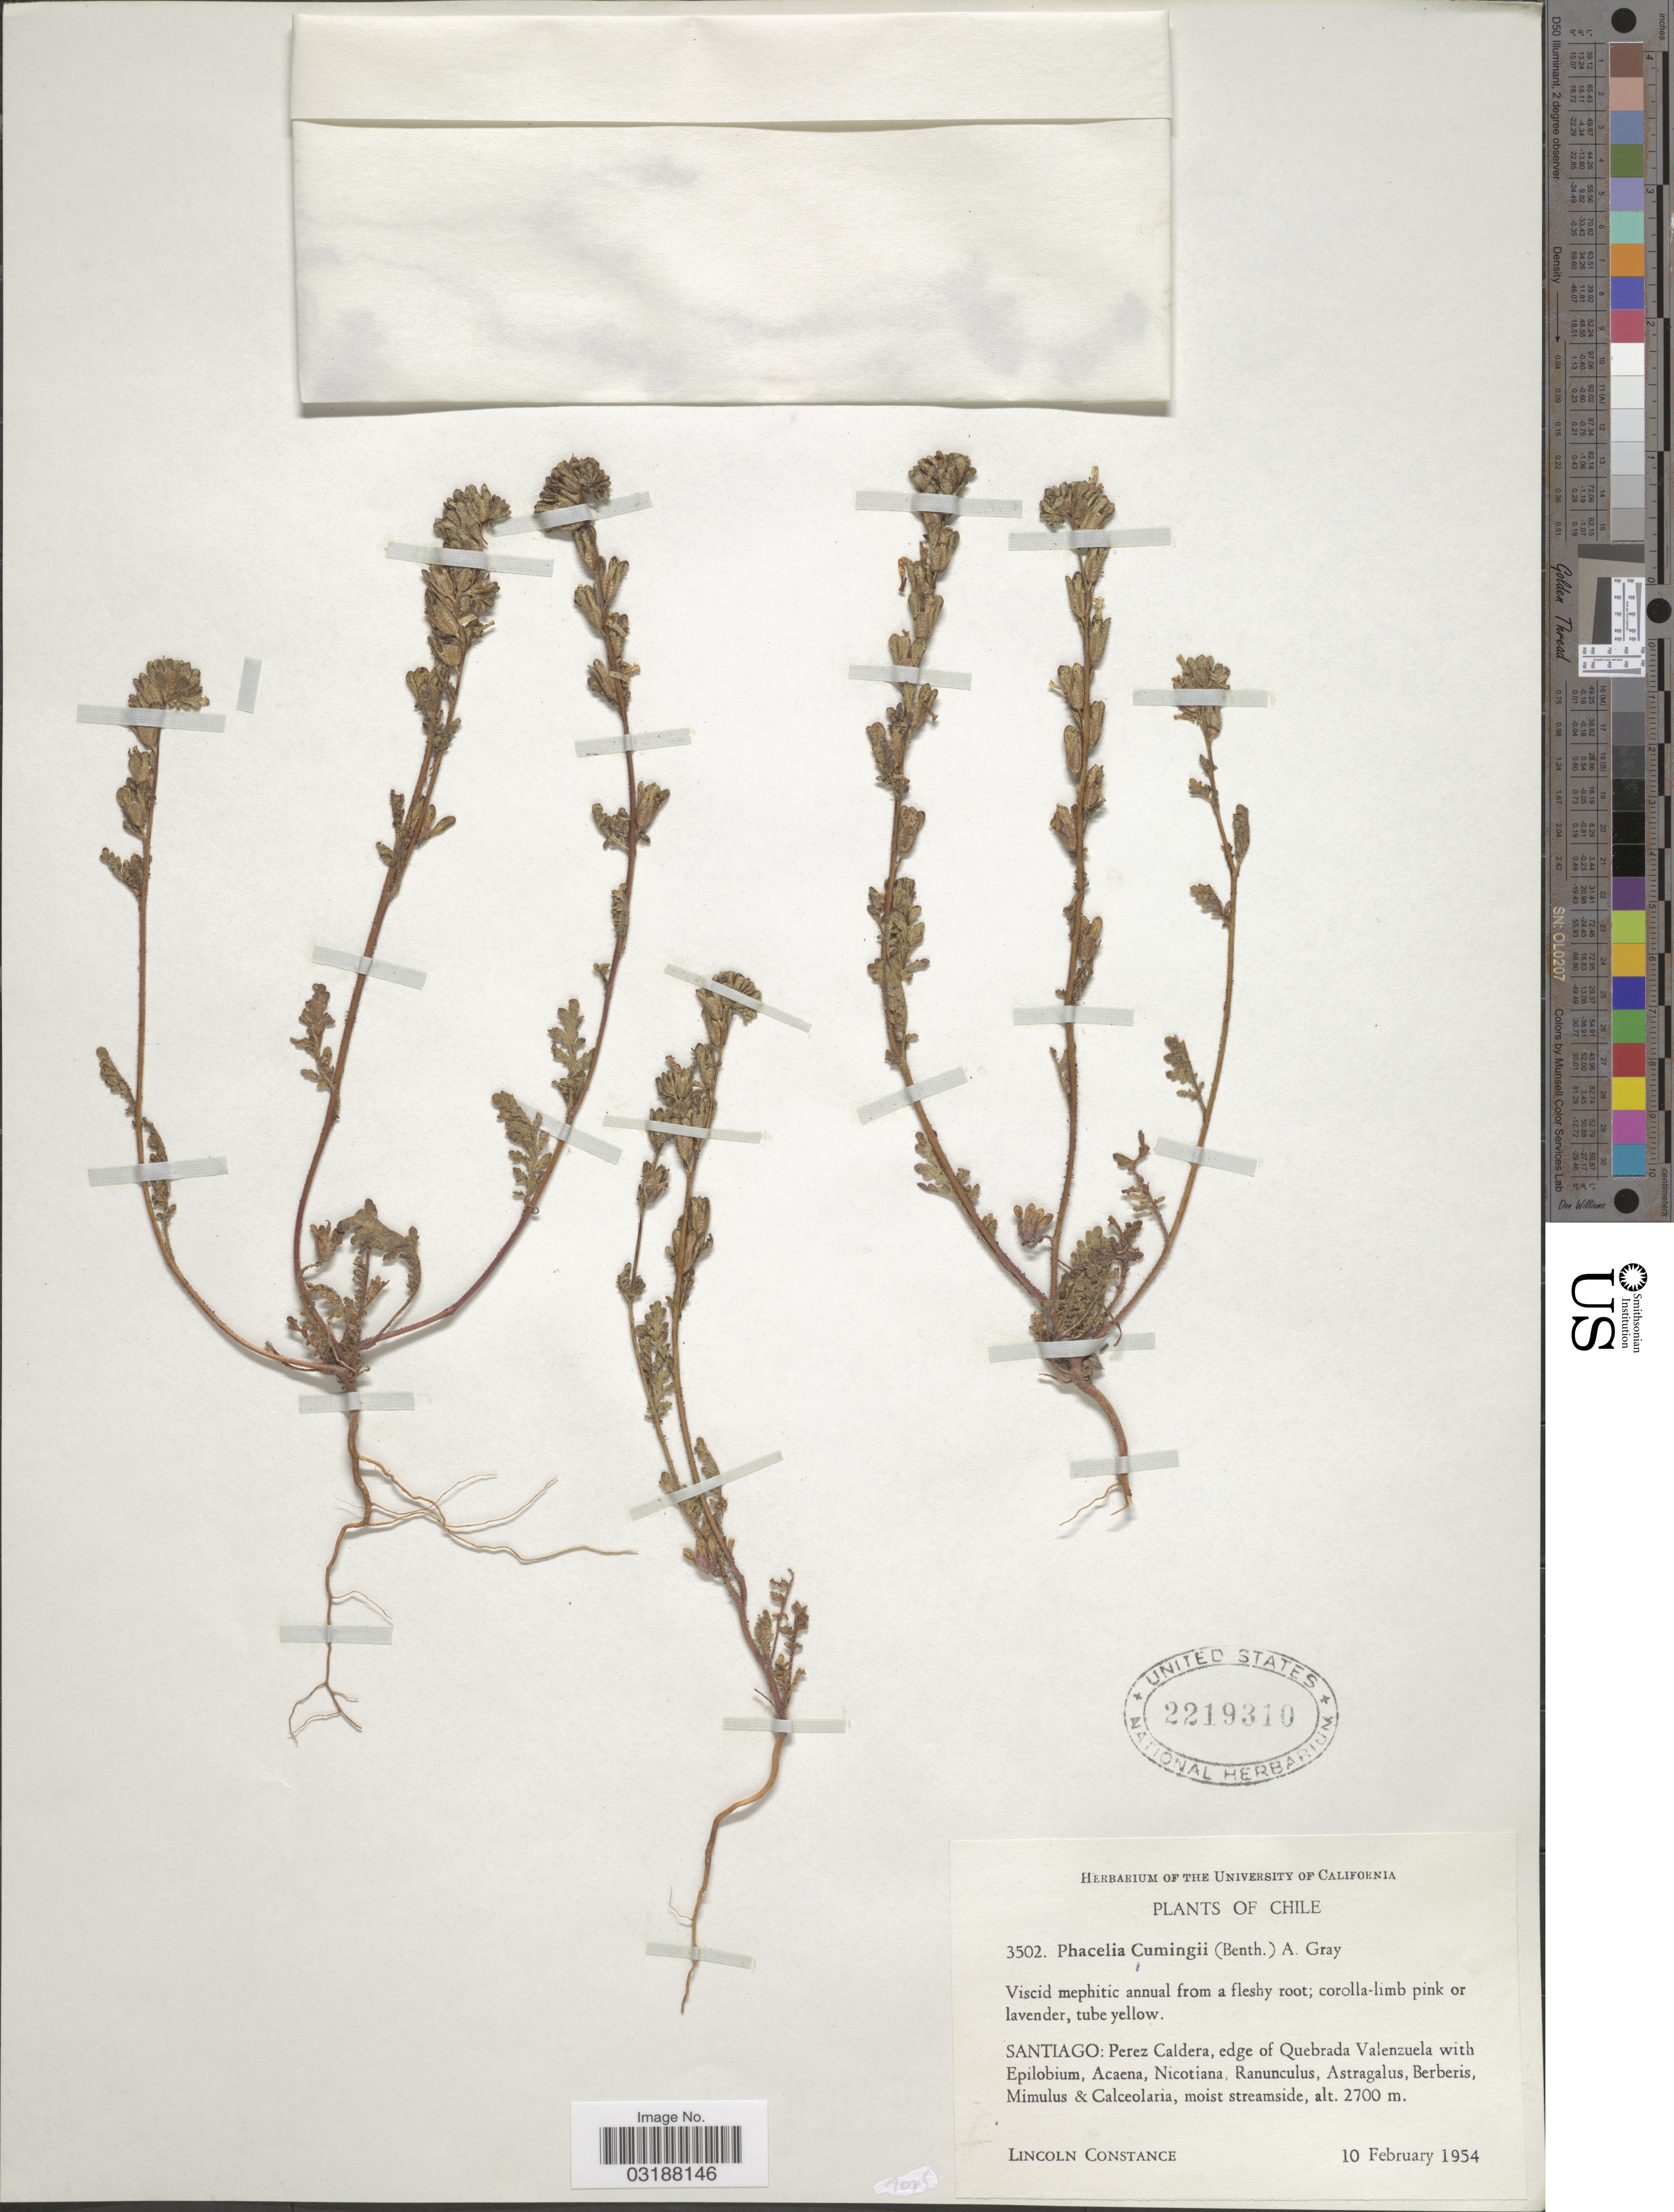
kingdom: Plantae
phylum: Tracheophyta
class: Magnoliopsida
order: Boraginales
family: Hydrophyllaceae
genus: Phacelia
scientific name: Phacelia cumingii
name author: (Benth.) A. Gray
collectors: L. Constance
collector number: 3502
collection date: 1954-02-10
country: Chile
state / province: Región Metropolitana (RM)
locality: Santiago: Perez Caldera, edge of Quebrada Valenzuela.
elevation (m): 2700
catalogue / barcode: US 2219310